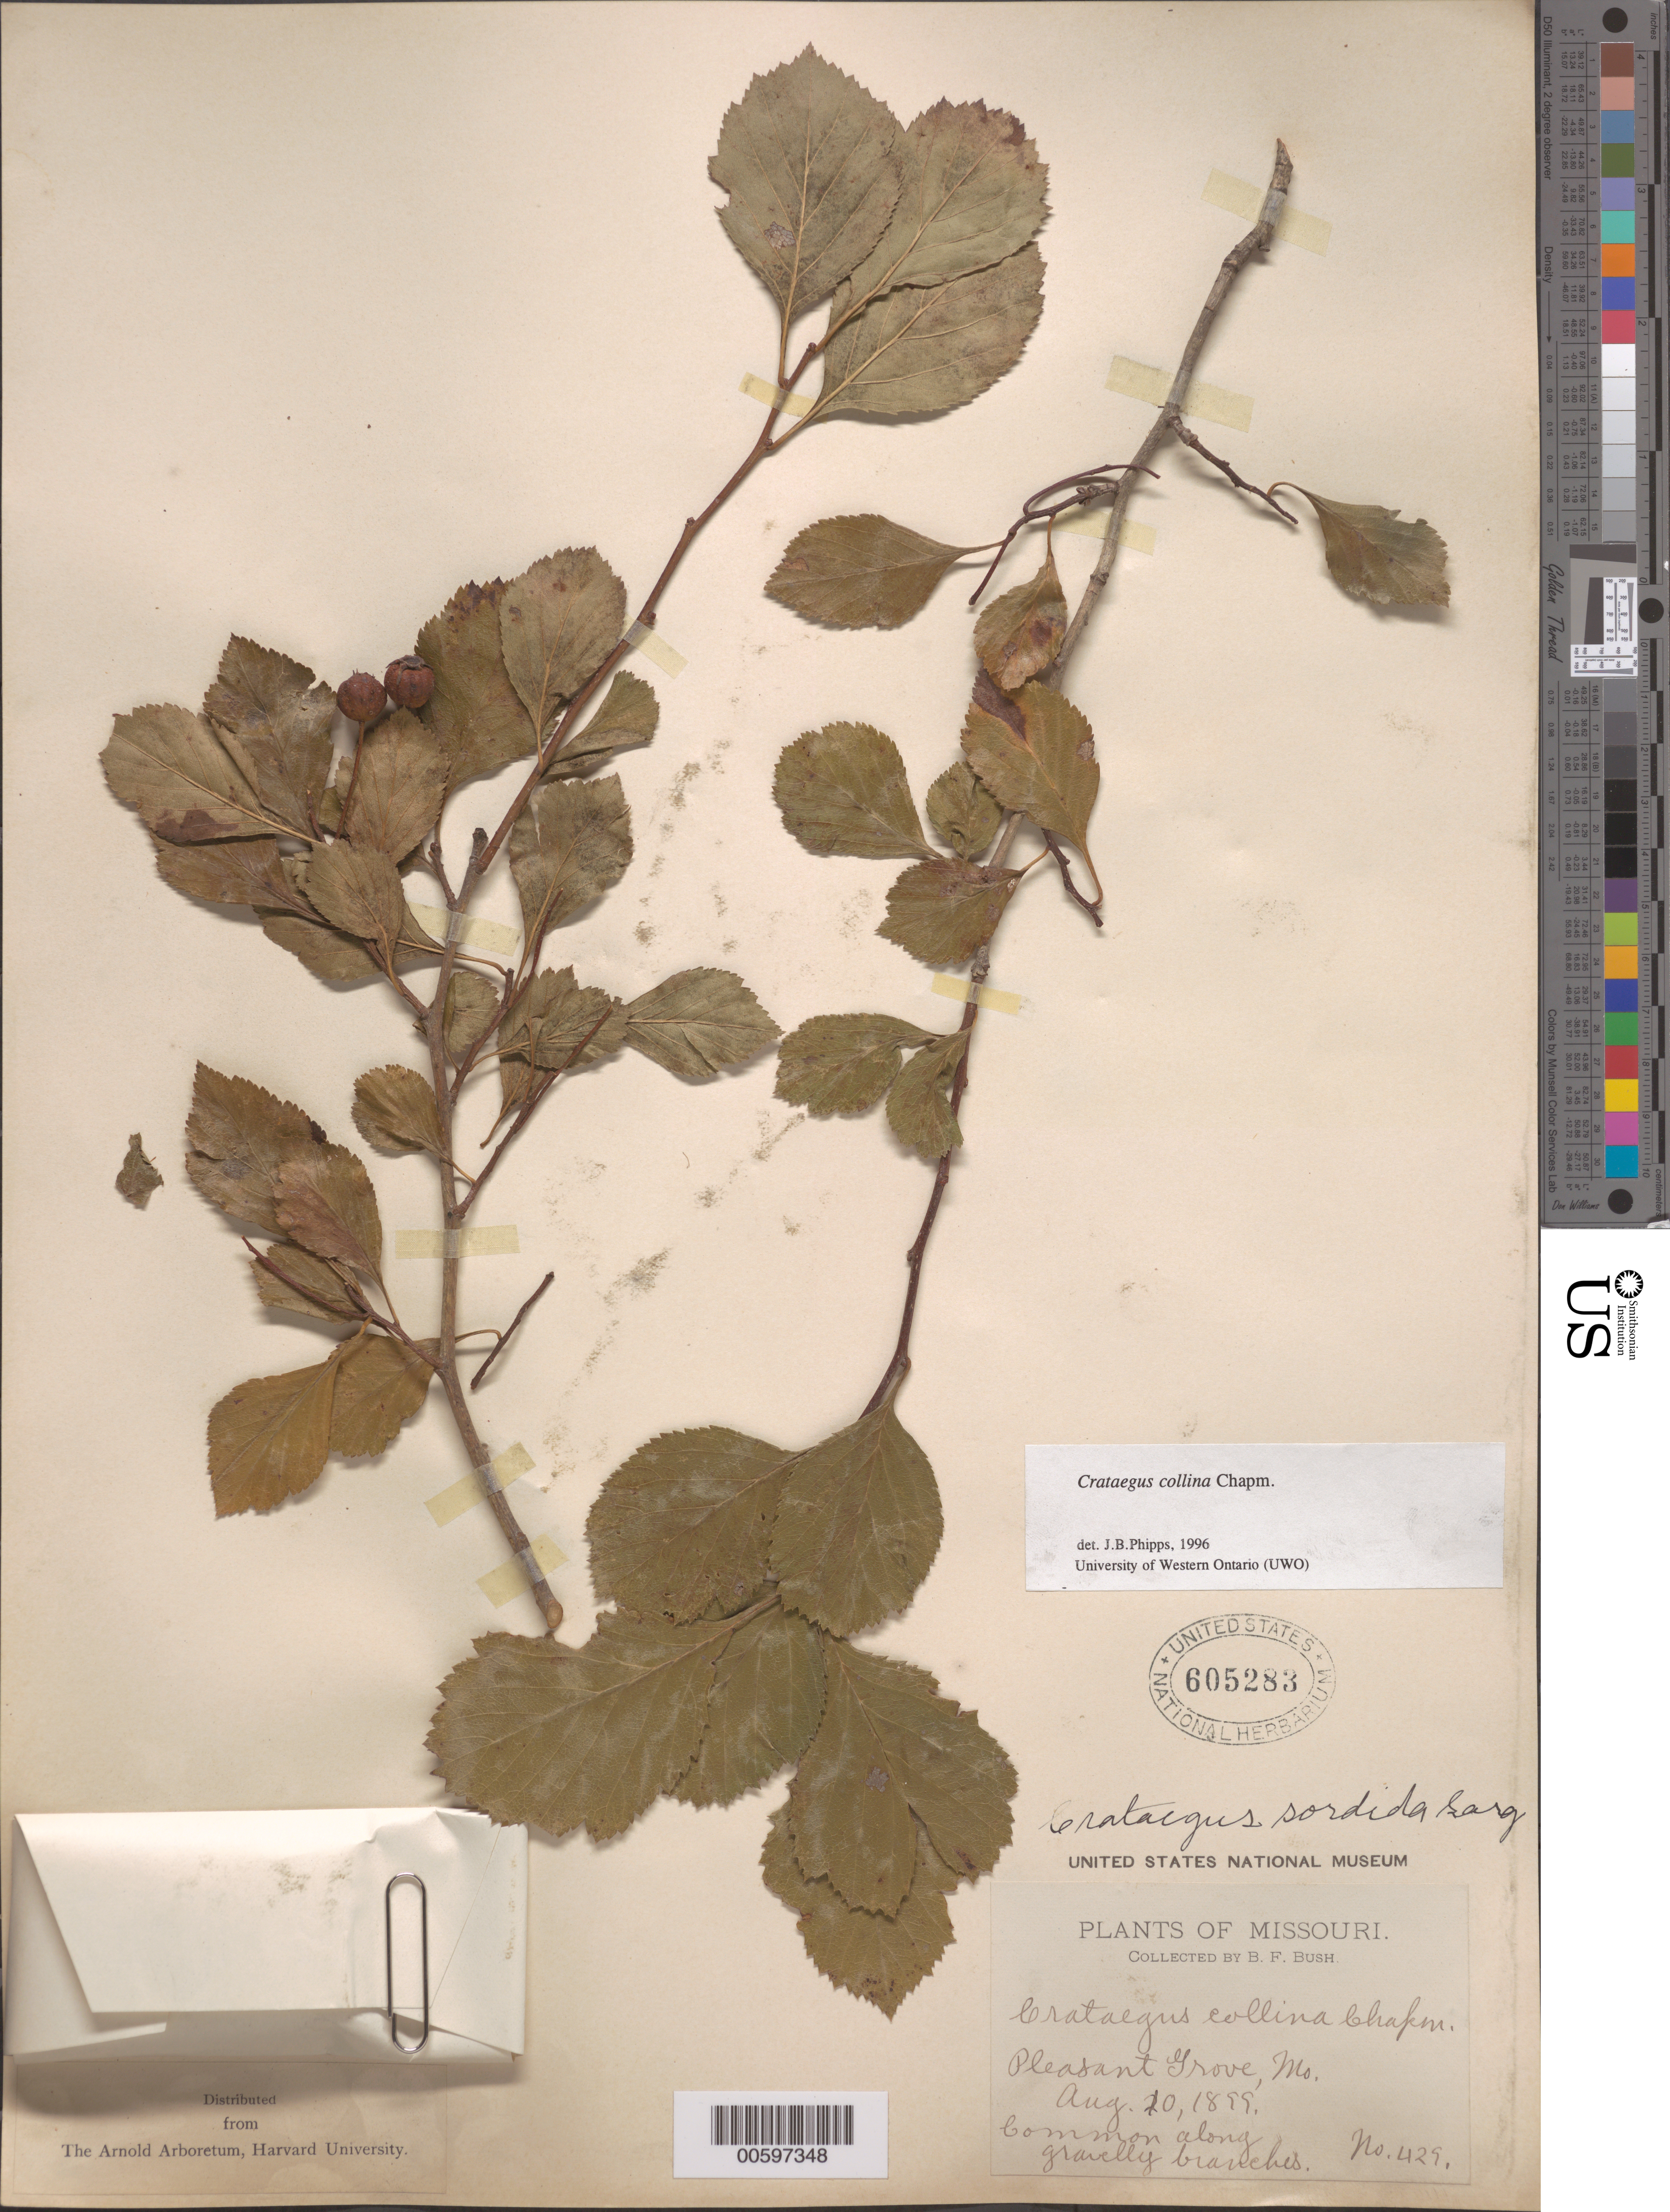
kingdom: Plantae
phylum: Tracheophyta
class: Magnoliopsida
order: Rosales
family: Rosaceae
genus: Crataegus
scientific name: Crataegus collina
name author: Chapm.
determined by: Phipps, James B., (UWO), University of Western Ontario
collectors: B. F. Bush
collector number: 429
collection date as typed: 10 Aug 1899 or 20 Aug 1899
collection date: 1899-08-10 or 1899-08-20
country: United States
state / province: Missouri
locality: Pleasant Grove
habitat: Common along gravelly branches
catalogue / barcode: US 605283